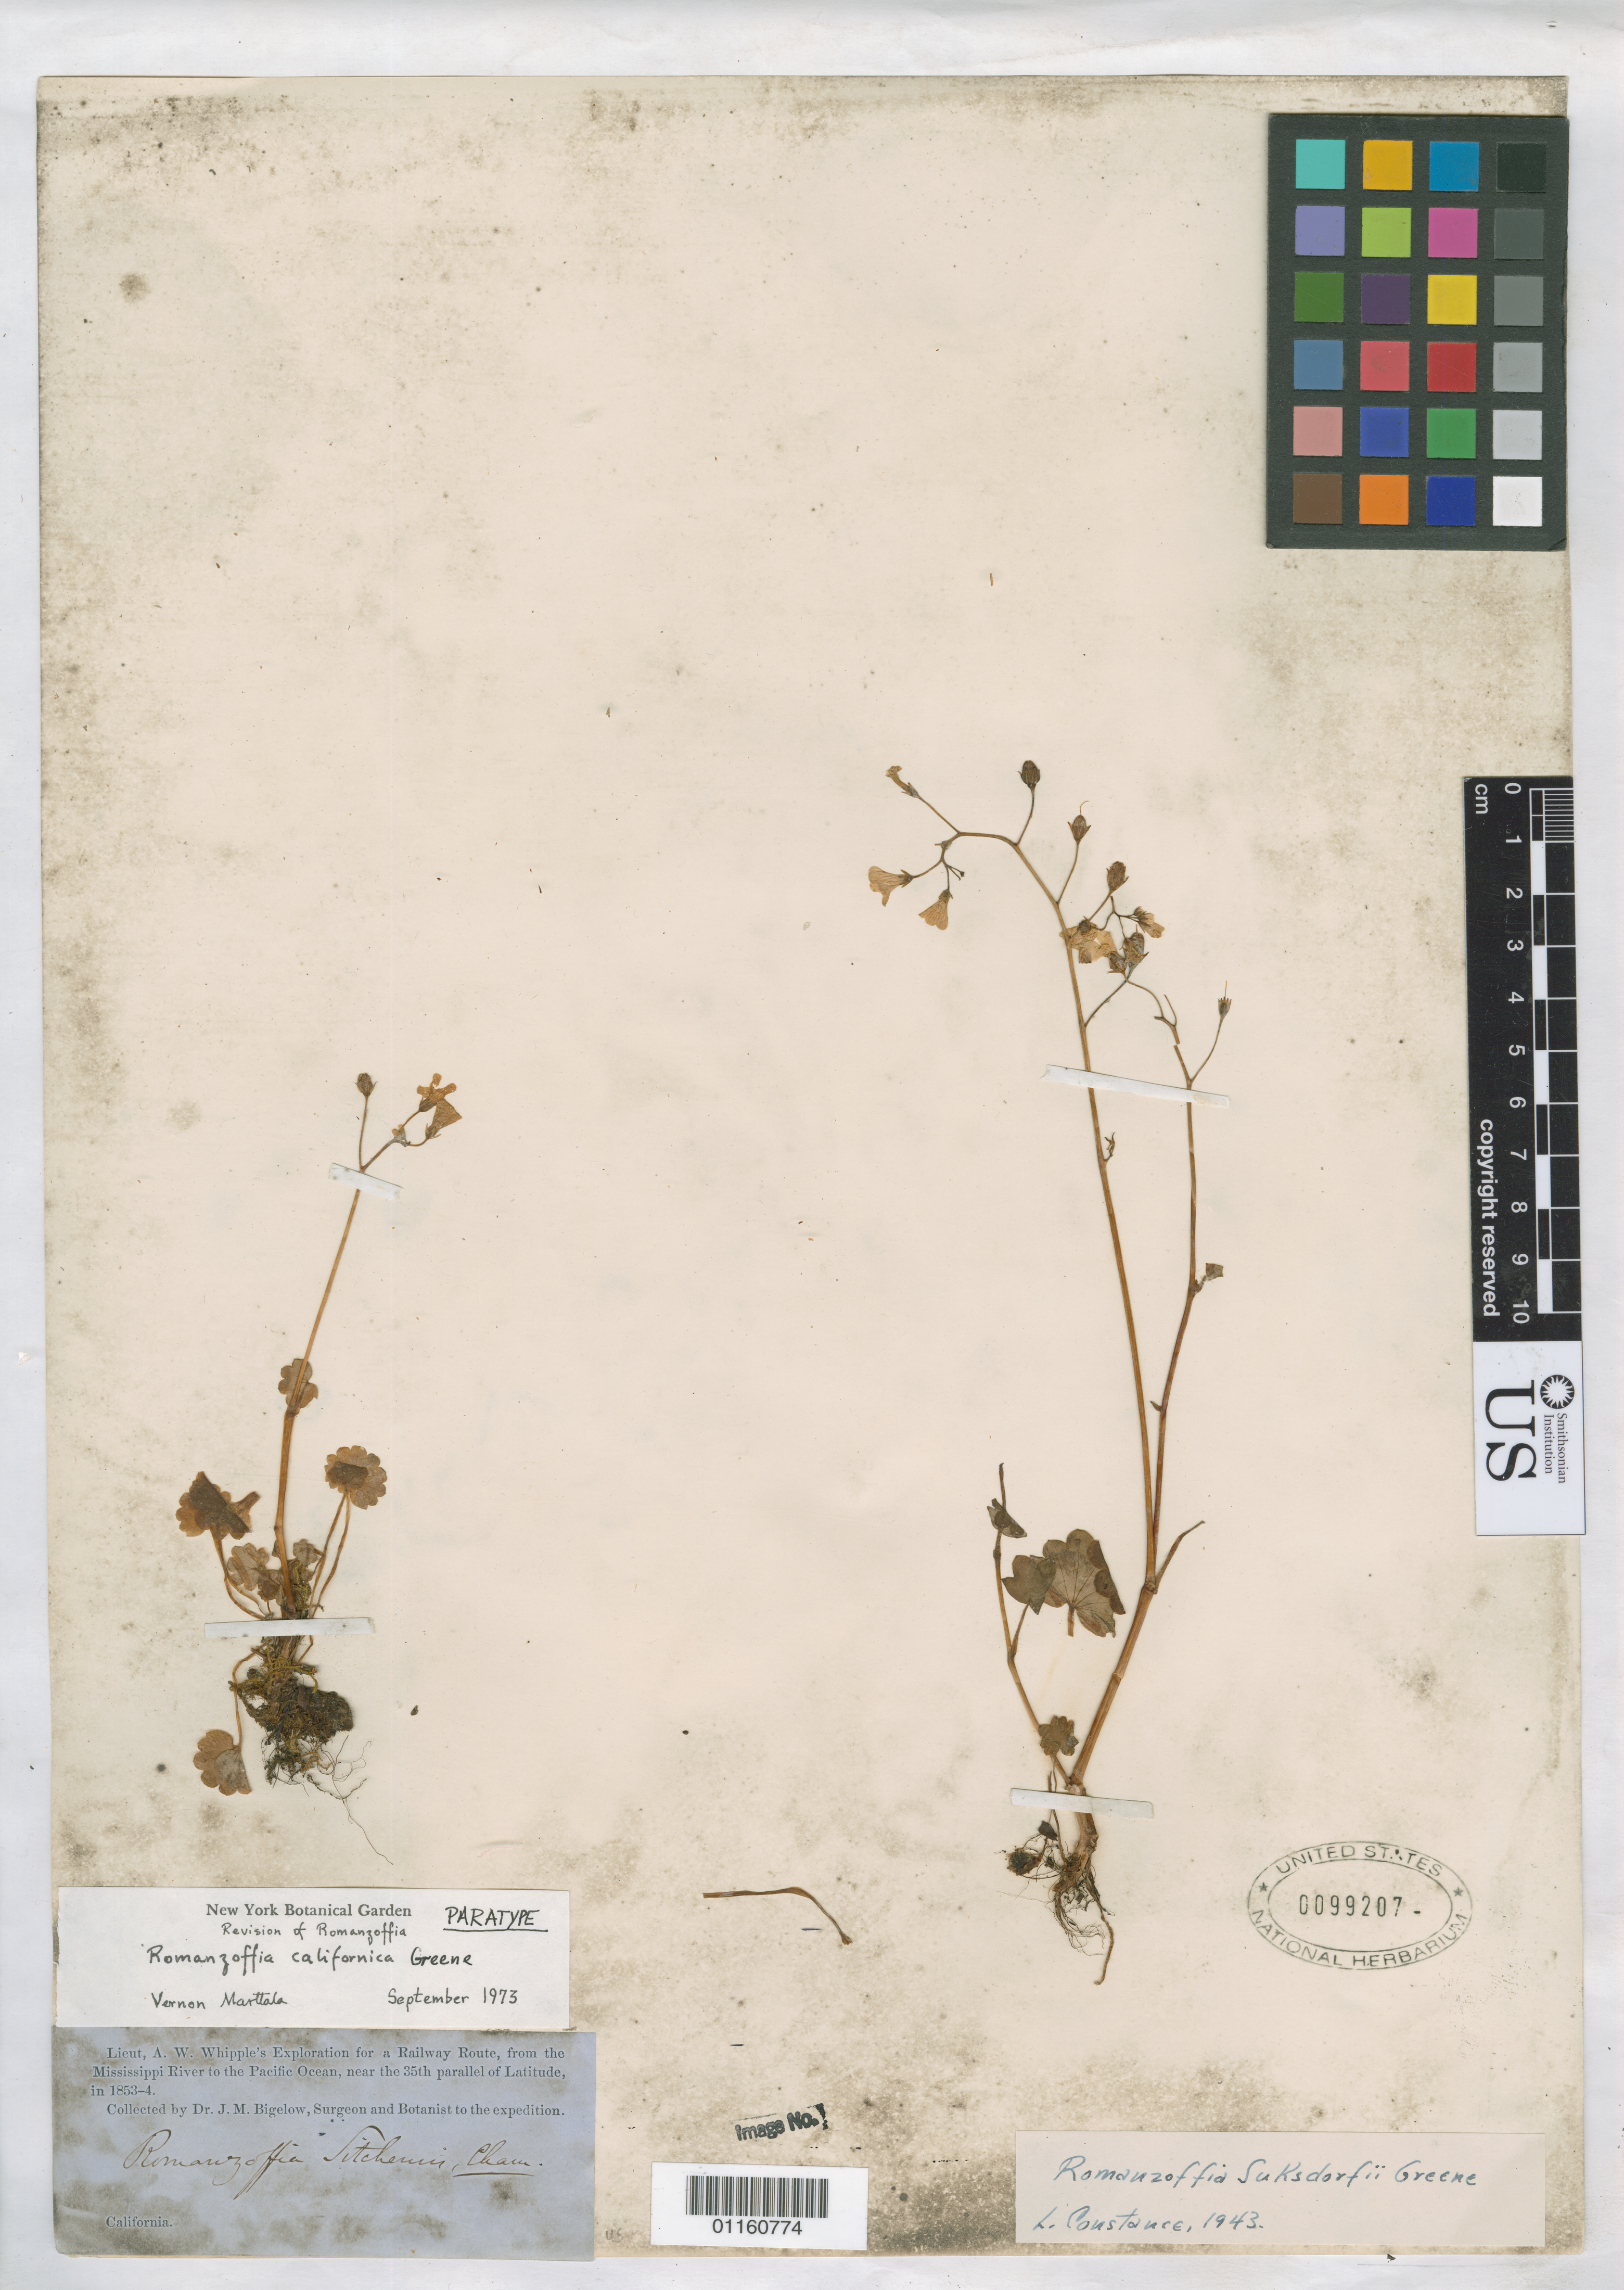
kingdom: Plantae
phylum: Tracheophyta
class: Magnoliopsida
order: Boraginales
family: Hydrophyllaceae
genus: Romanzoffia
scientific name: Romanzoffia californica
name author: Greene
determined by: Marttala, V.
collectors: J. M. Bigelow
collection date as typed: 1853 to -- --- 1854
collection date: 1853/1854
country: United States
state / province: California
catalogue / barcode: US 99207